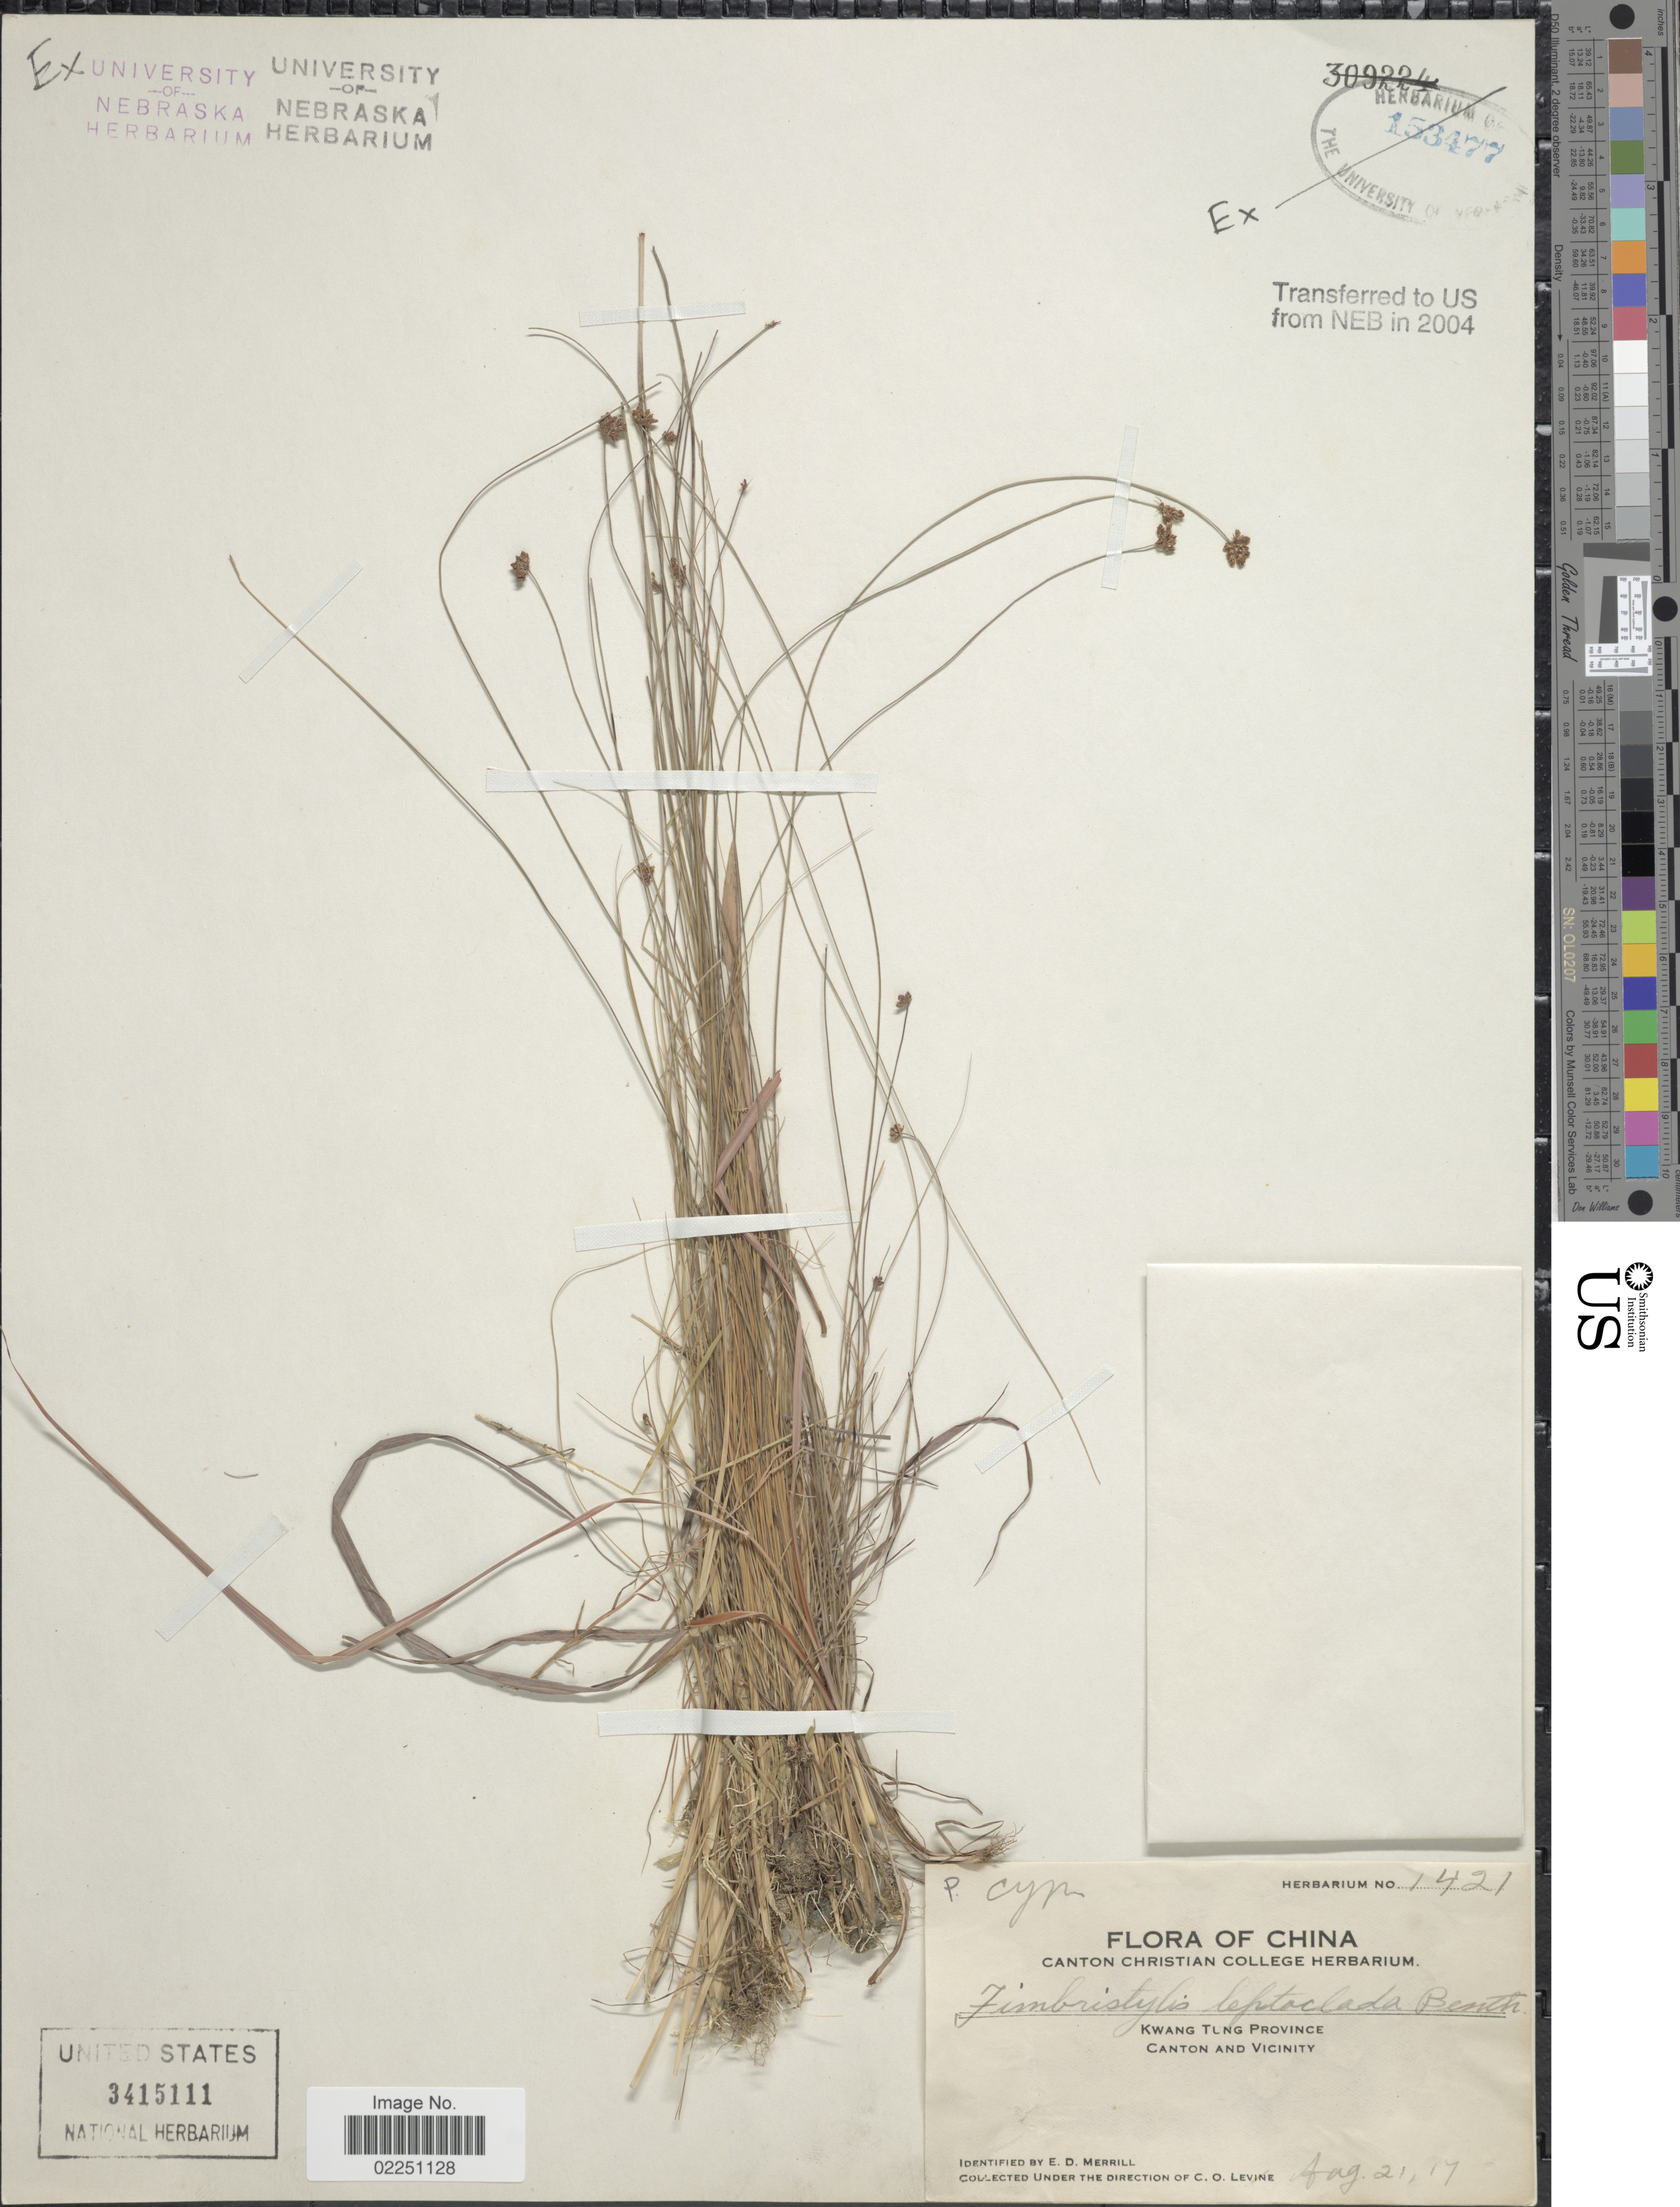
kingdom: Plantae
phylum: Tracheophyta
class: Liliopsida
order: Poales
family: Cyperaceae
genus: Fimbristylis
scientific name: Fimbristylis leptoclada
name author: Benth.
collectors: C. O. Levine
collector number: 1421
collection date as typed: Transcribed d/m/y: 21/8/17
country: China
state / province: Guangdong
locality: Kwang Tung Province. Canton and vicinity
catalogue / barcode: US 3415111